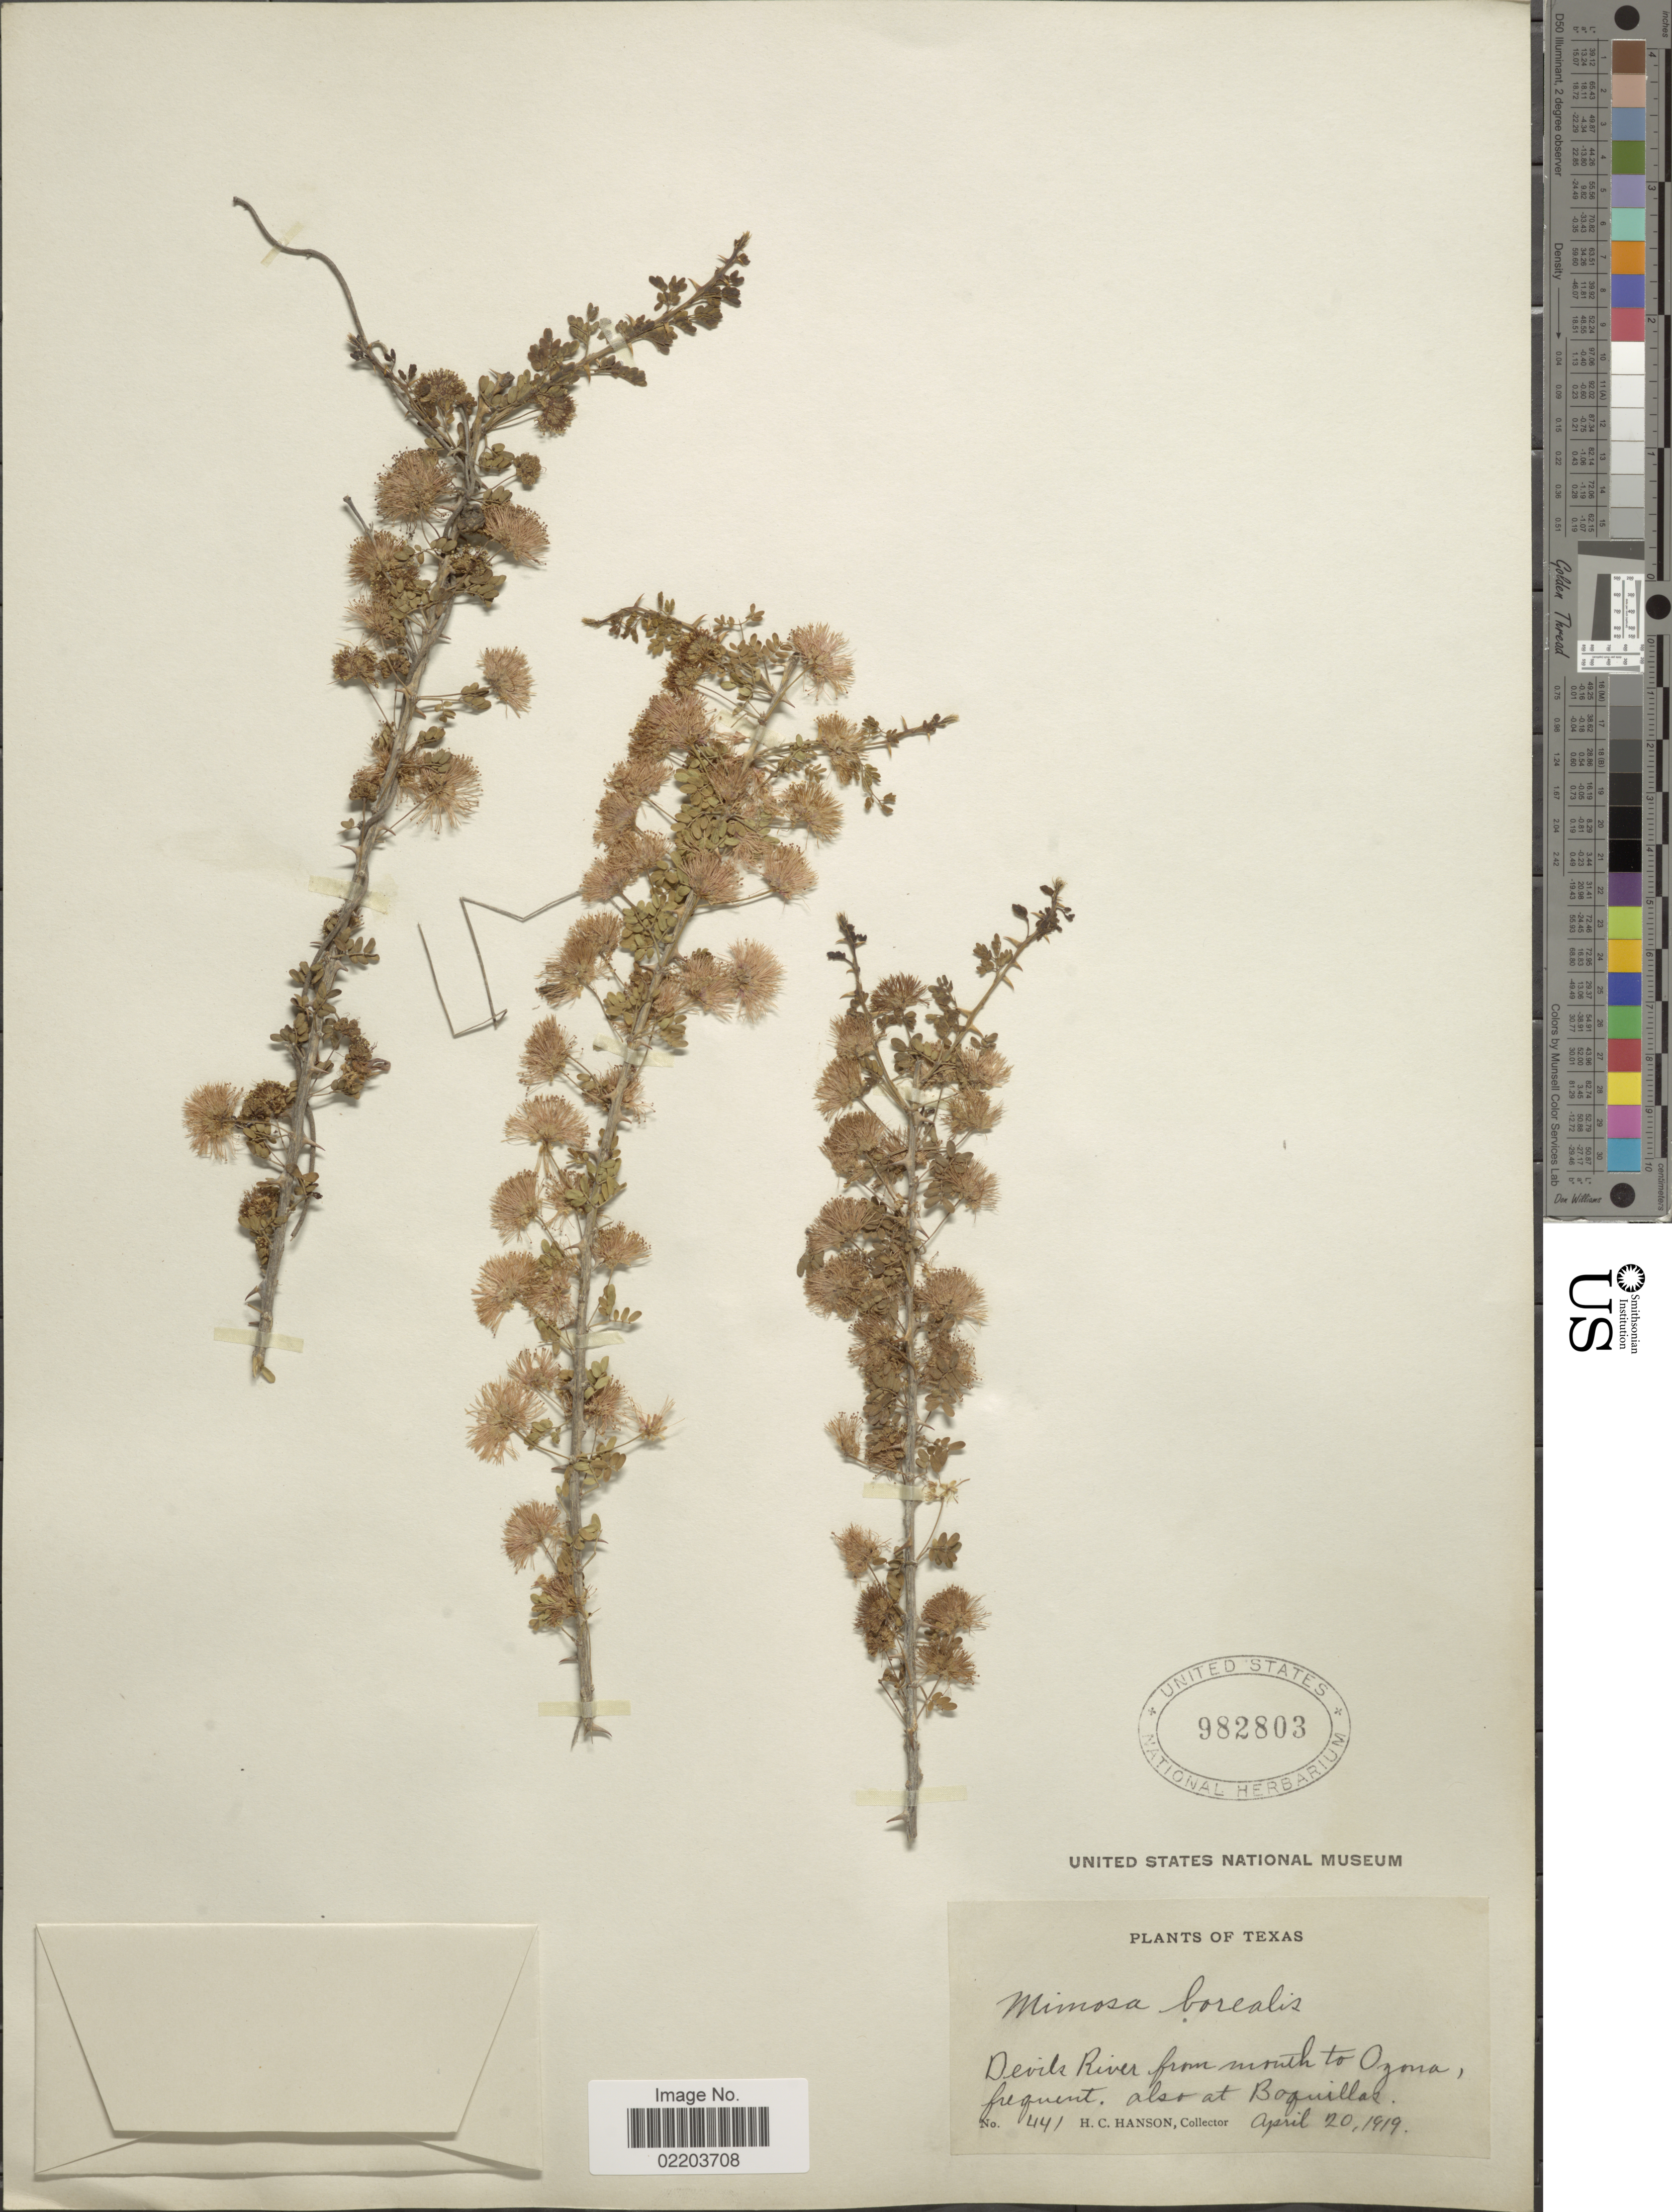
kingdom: Plantae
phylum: Tracheophyta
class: Magnoliopsida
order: Fabales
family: Fabaceae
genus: Mimosa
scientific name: Mimosa borealis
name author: A. Gray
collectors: H. Hanson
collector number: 441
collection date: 1919-04-20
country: United States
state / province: Texas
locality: Devils River from mouth to Ogona, frequent. also at Boquillas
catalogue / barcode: US 982803